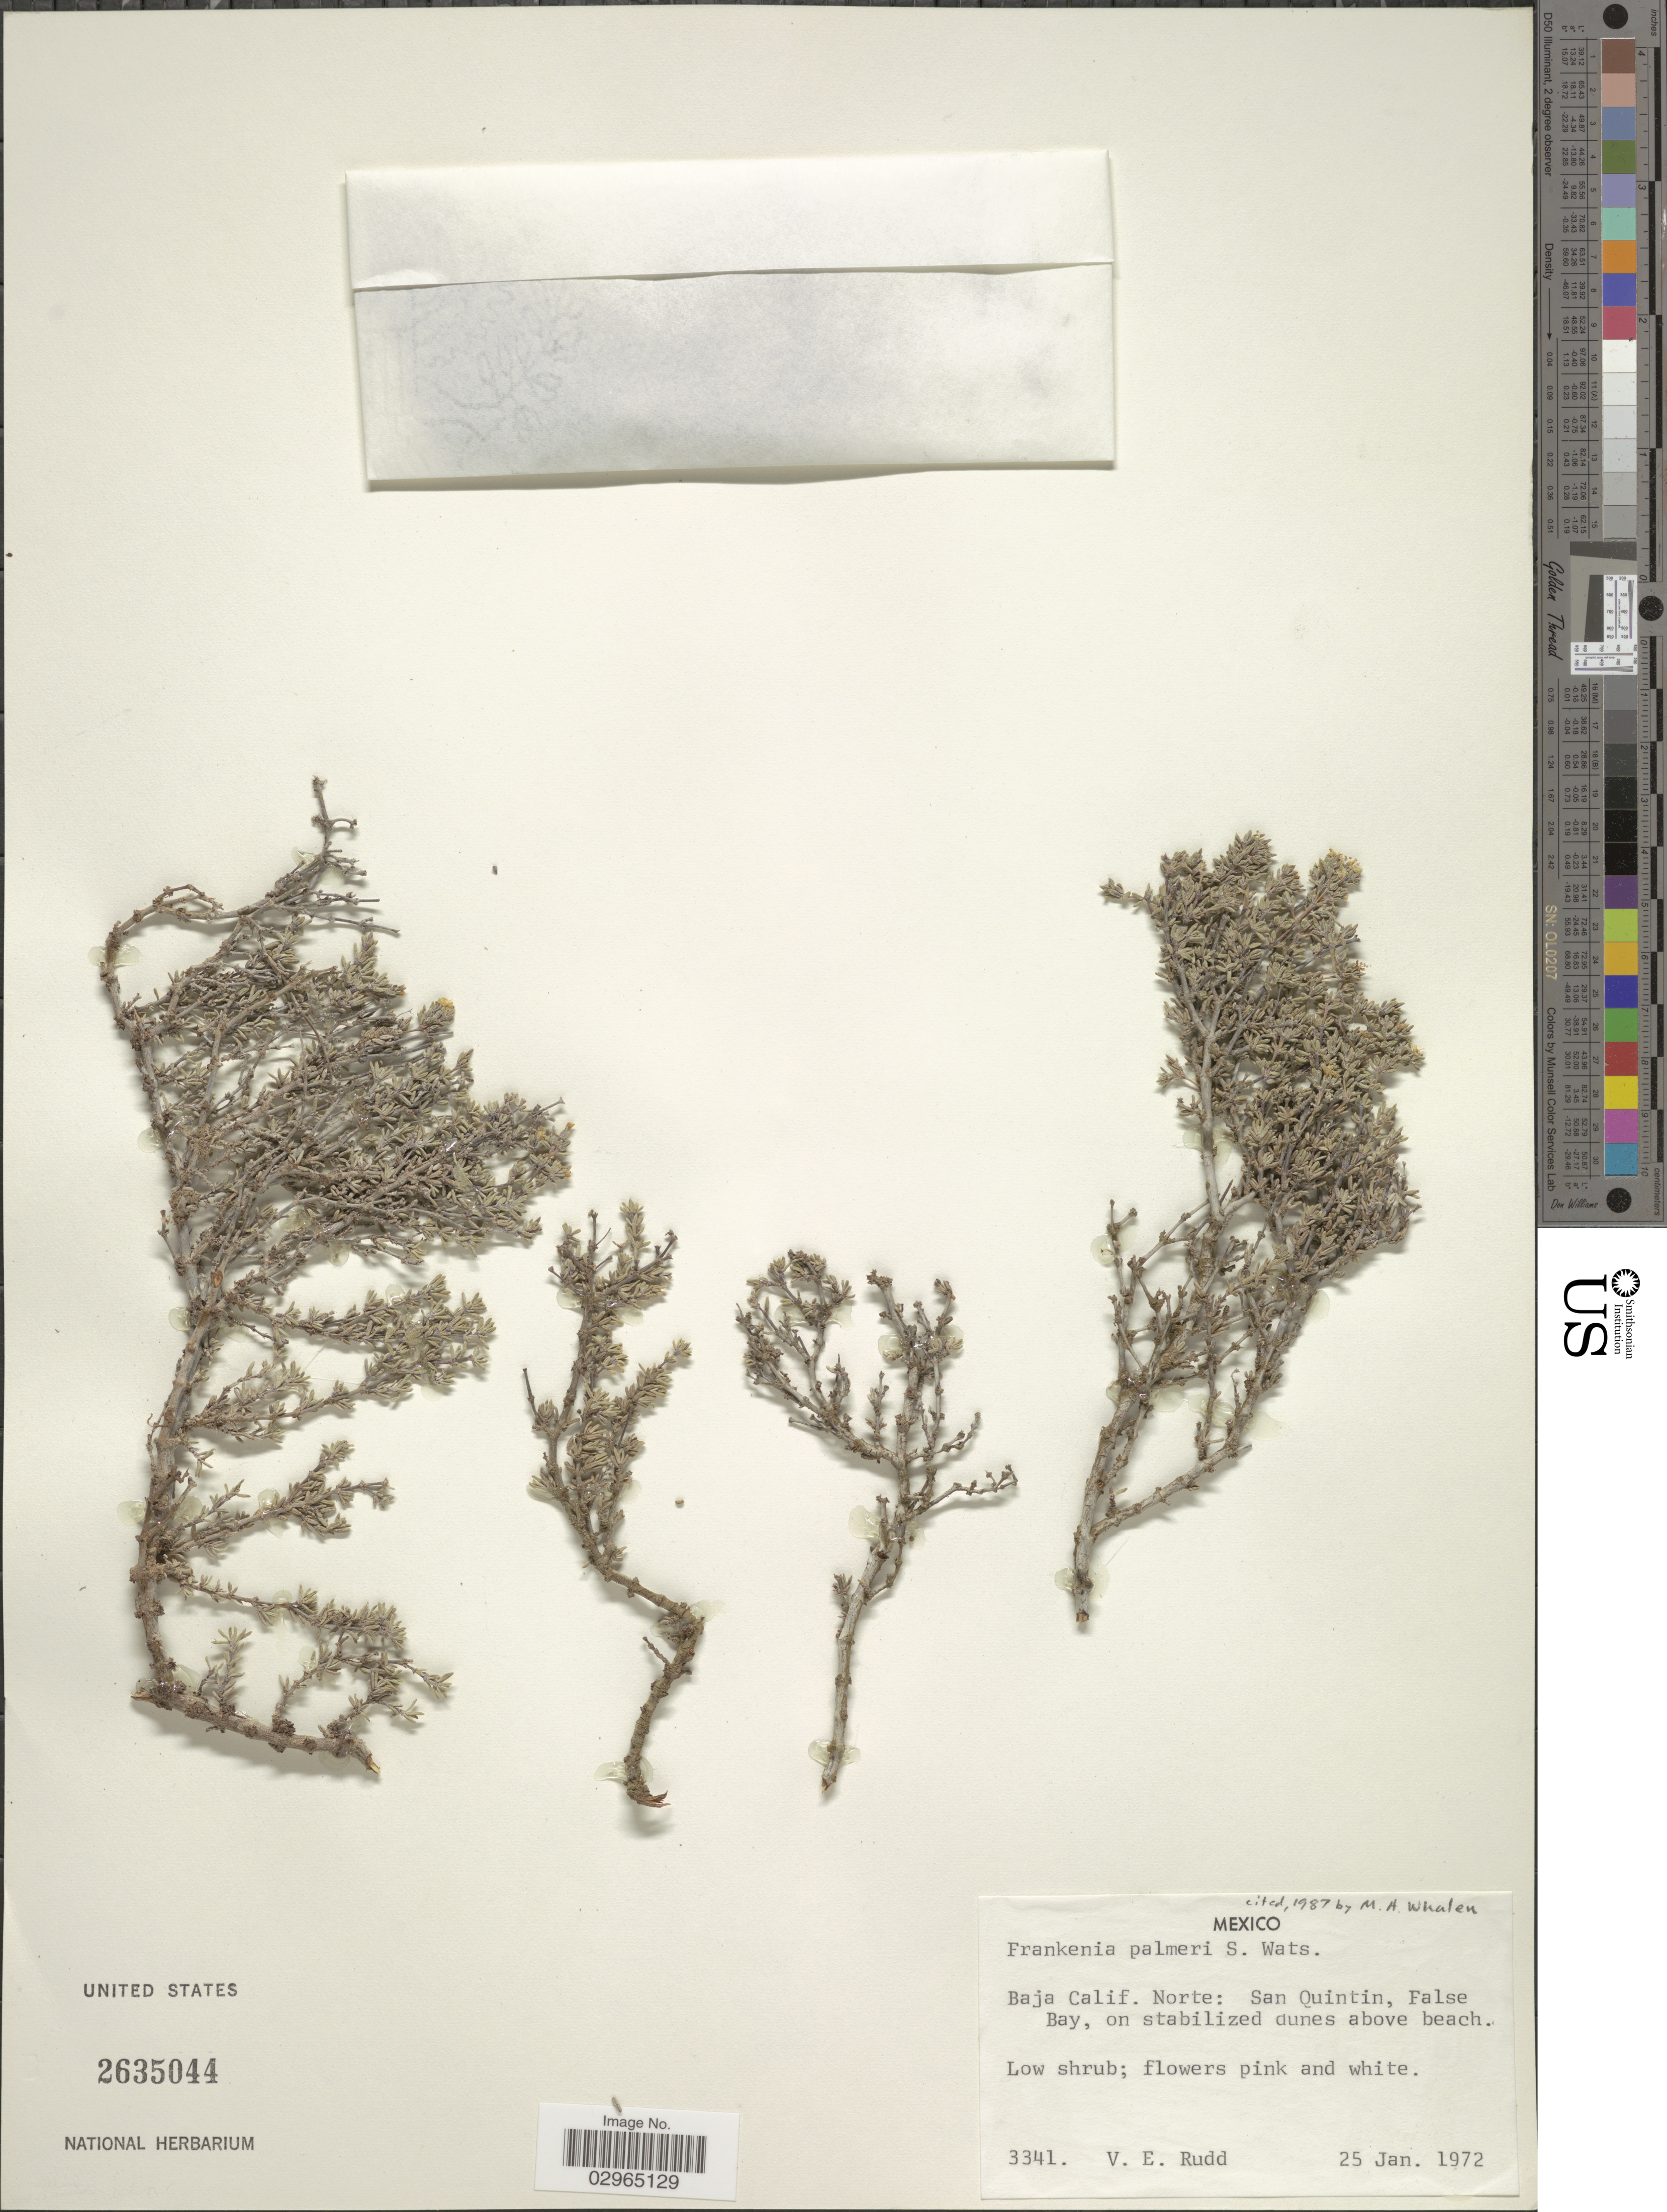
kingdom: Plantae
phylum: Tracheophyta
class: Magnoliopsida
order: Caryophyllales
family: Frankeniaceae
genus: Frankenia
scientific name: Frankenia palmeri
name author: S. Watson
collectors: V. E. Rudd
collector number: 3341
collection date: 1972-01-25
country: Mexico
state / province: Baja California Norte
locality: San Quintin, False Bay, on stabilized dunes above beach.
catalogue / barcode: US 2635044